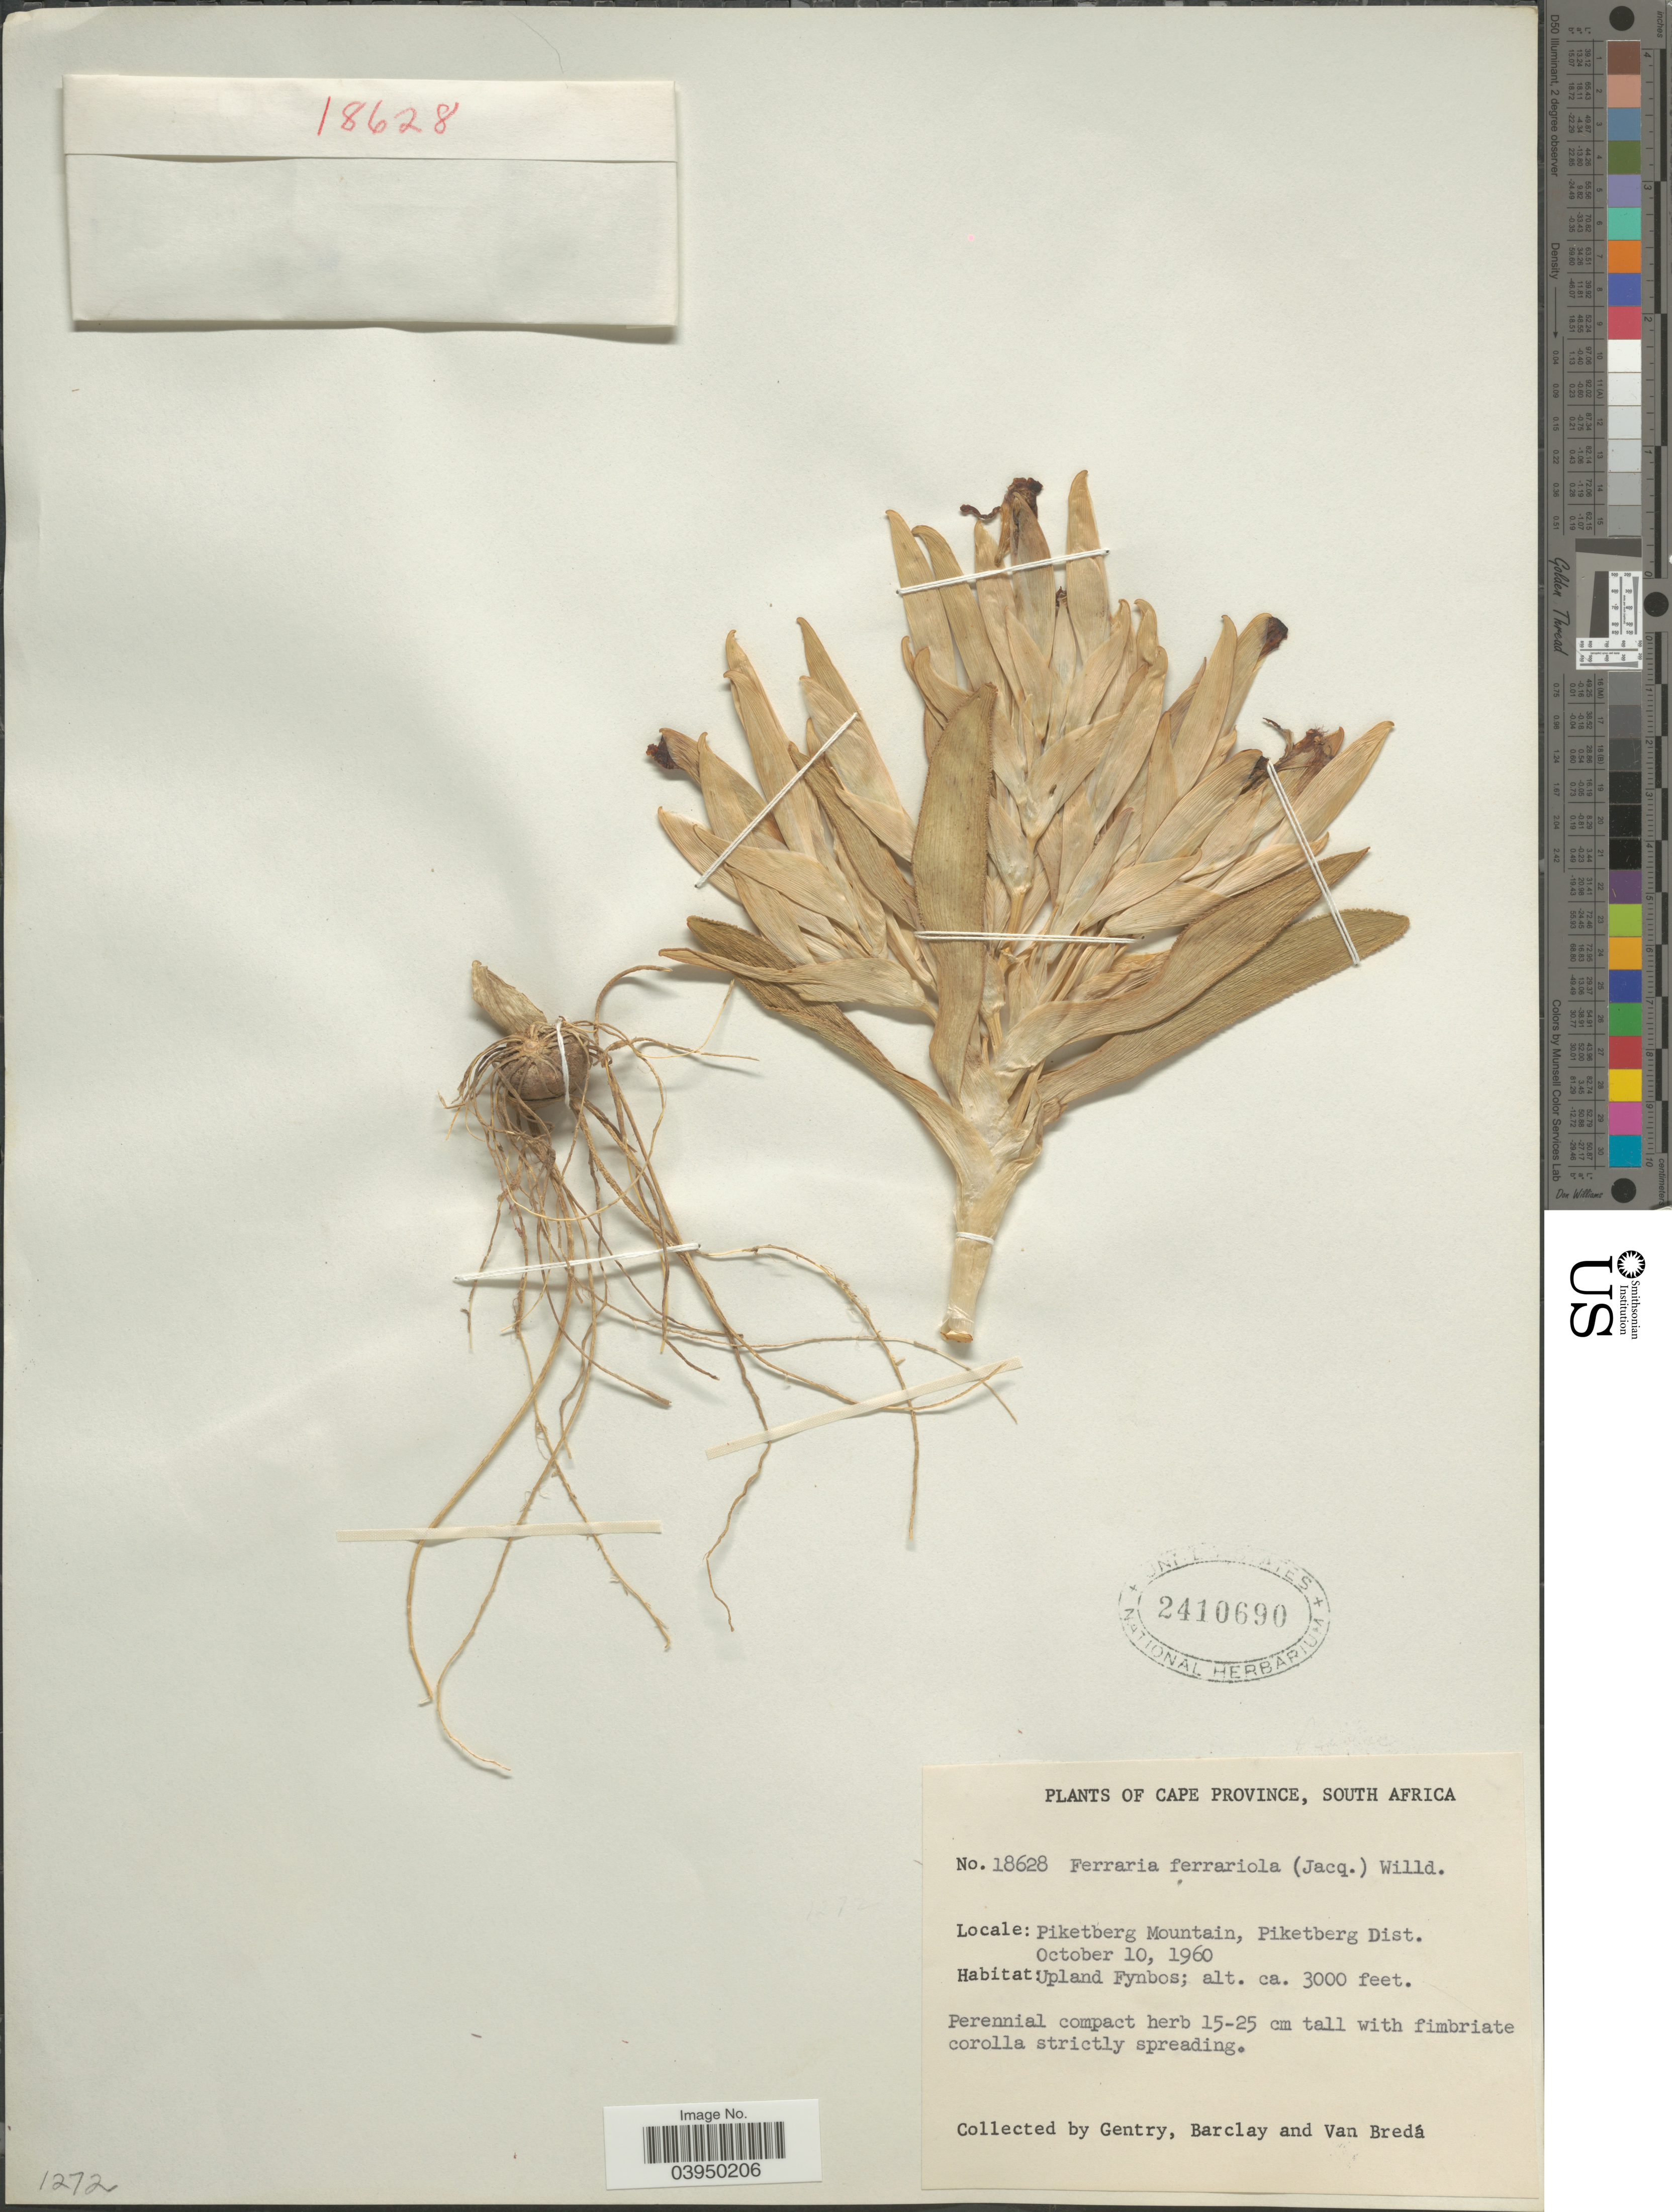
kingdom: Plantae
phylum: Tracheophyta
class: Liliopsida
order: Asparagales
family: Iridaceae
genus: Ferraria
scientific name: Ferraria ferrariola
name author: (Jacq.) Willd.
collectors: Gentry, --, -- Barclay & Van Bredá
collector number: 18628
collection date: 1960-10-10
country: South Africa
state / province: Western Cape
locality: Piketberg Mountain, Piketberg Dist. Upland Fynbos.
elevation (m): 914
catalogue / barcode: US 2410690